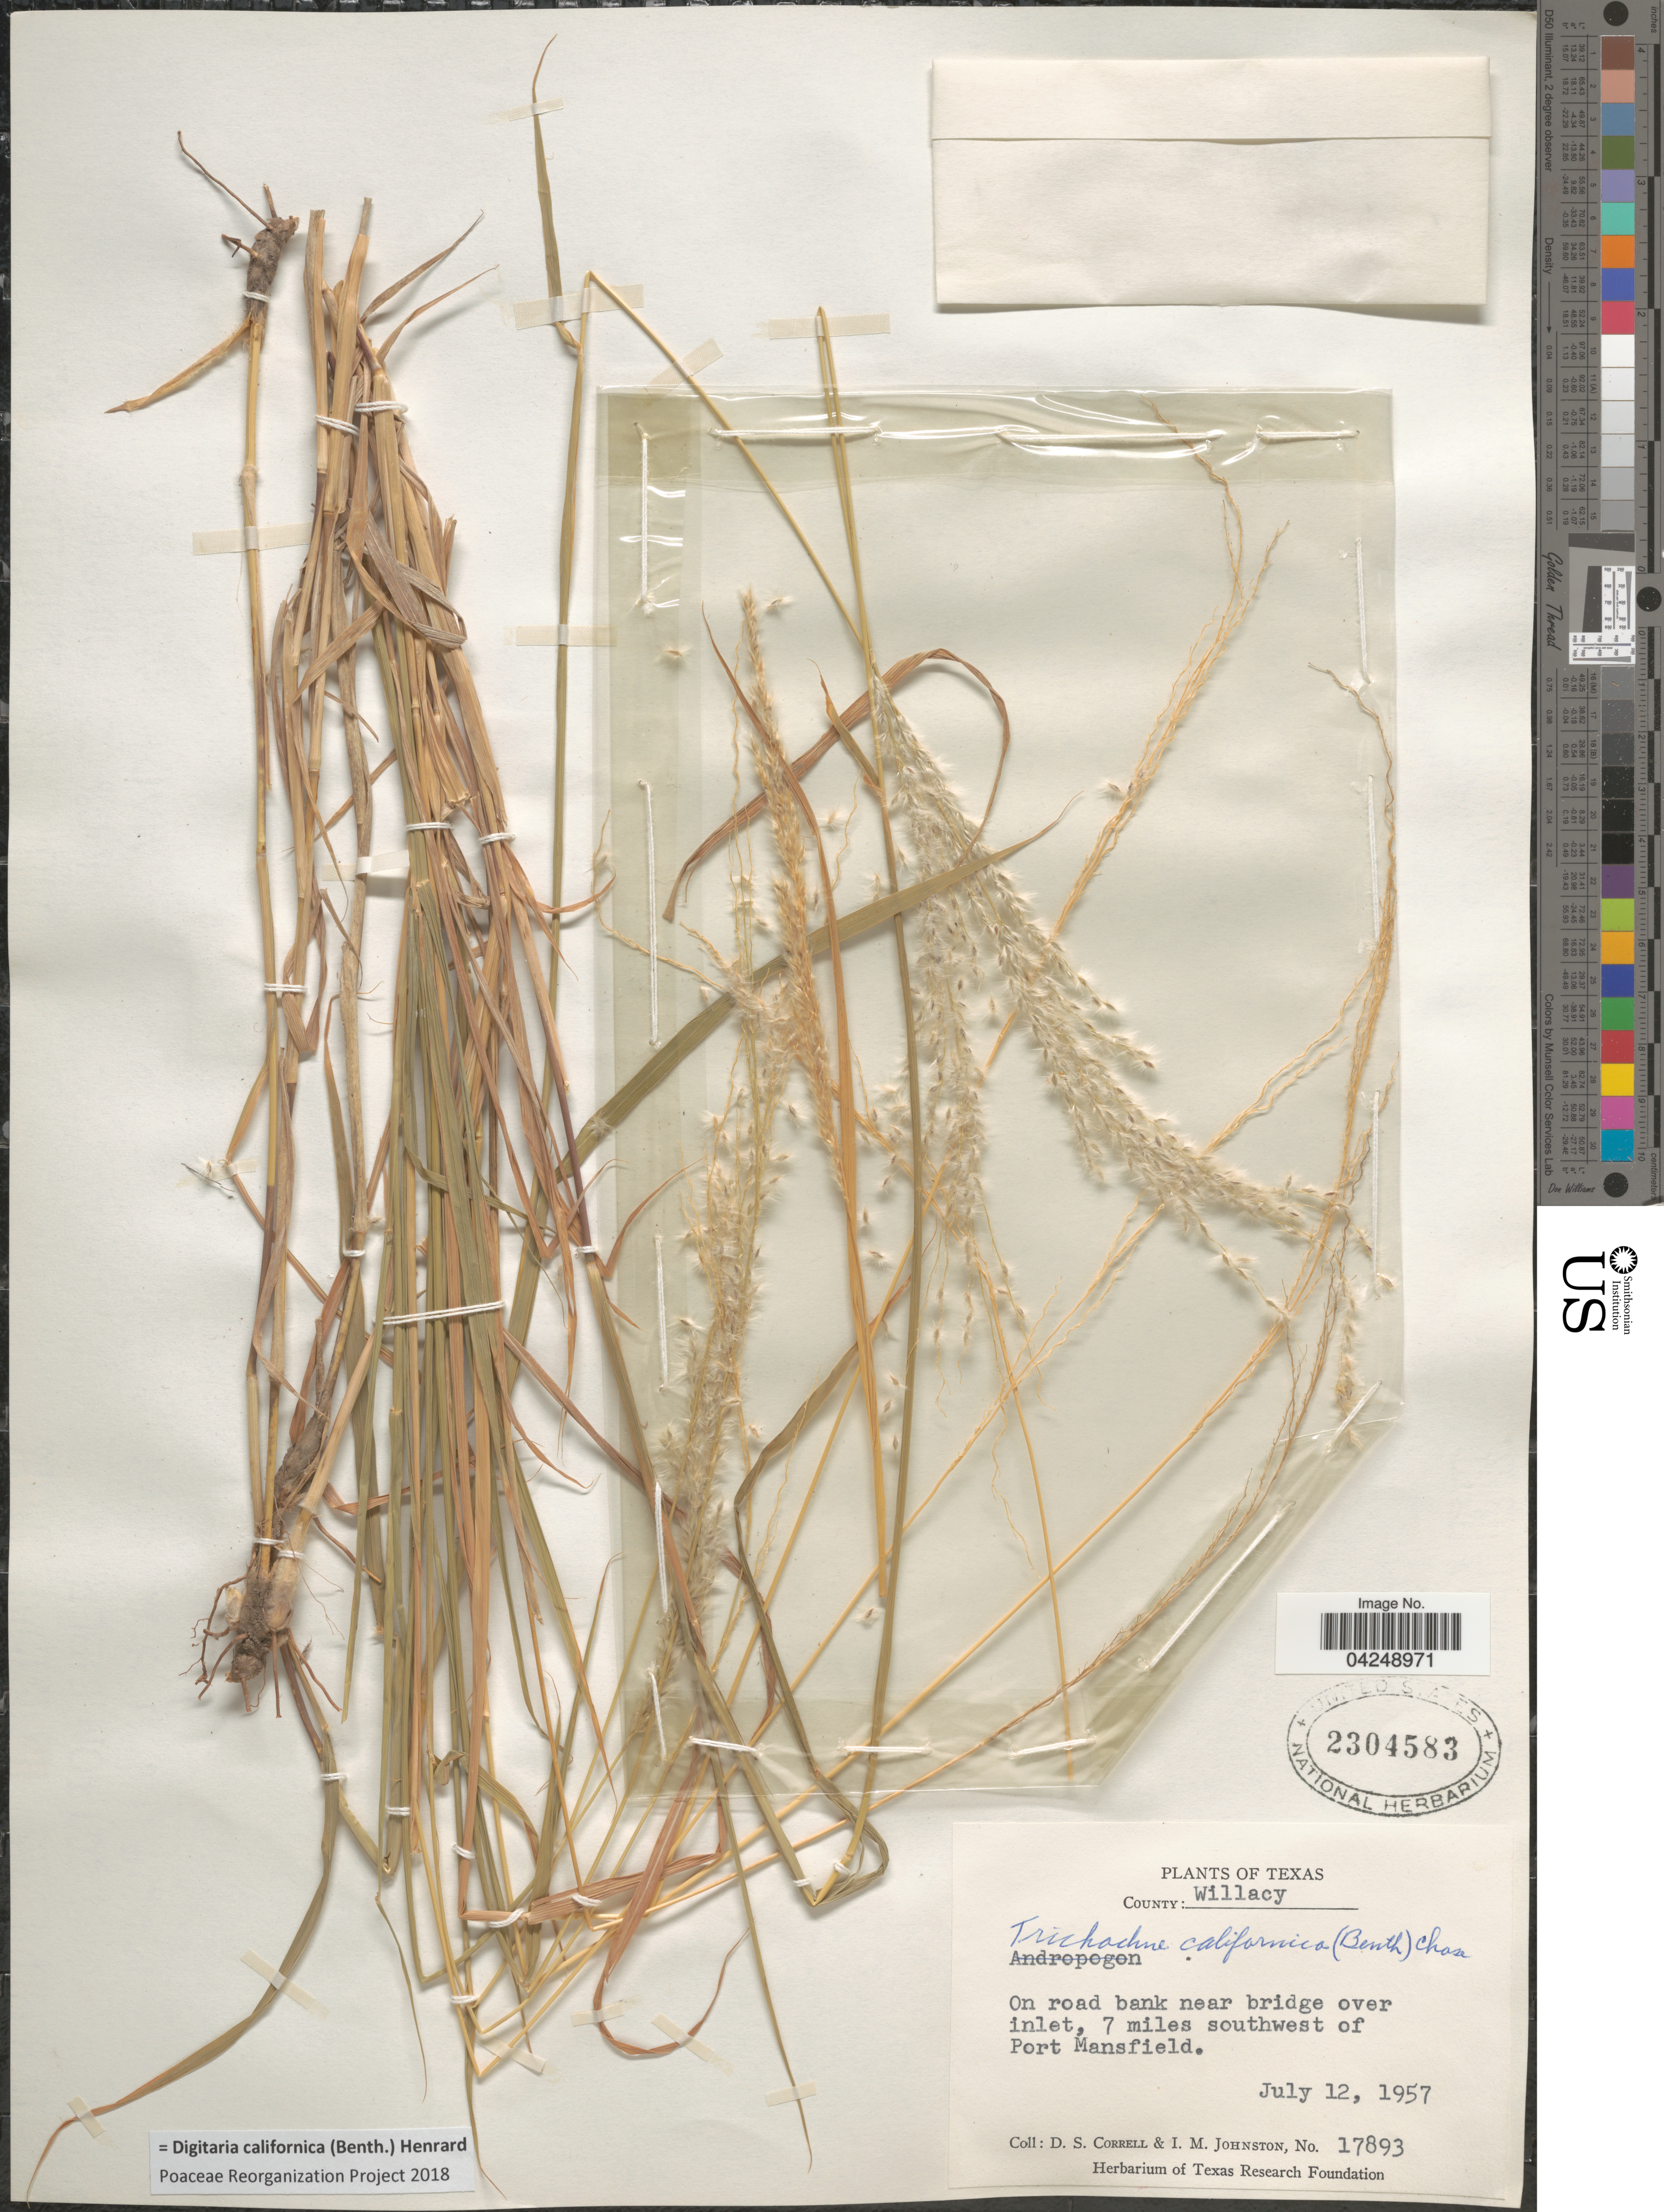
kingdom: Plantae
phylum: Tracheophyta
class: Liliopsida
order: Poales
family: Poaceae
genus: Digitaria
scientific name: Digitaria californica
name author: (Benth.) Henr.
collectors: D. S. Correll & I.M. Johnston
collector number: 17893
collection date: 1957-07-12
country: United States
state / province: Texas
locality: County: Willacy. On road bank near bridge over inlet, 7 miles southwest of Post Mansfield.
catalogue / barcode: US 2304583